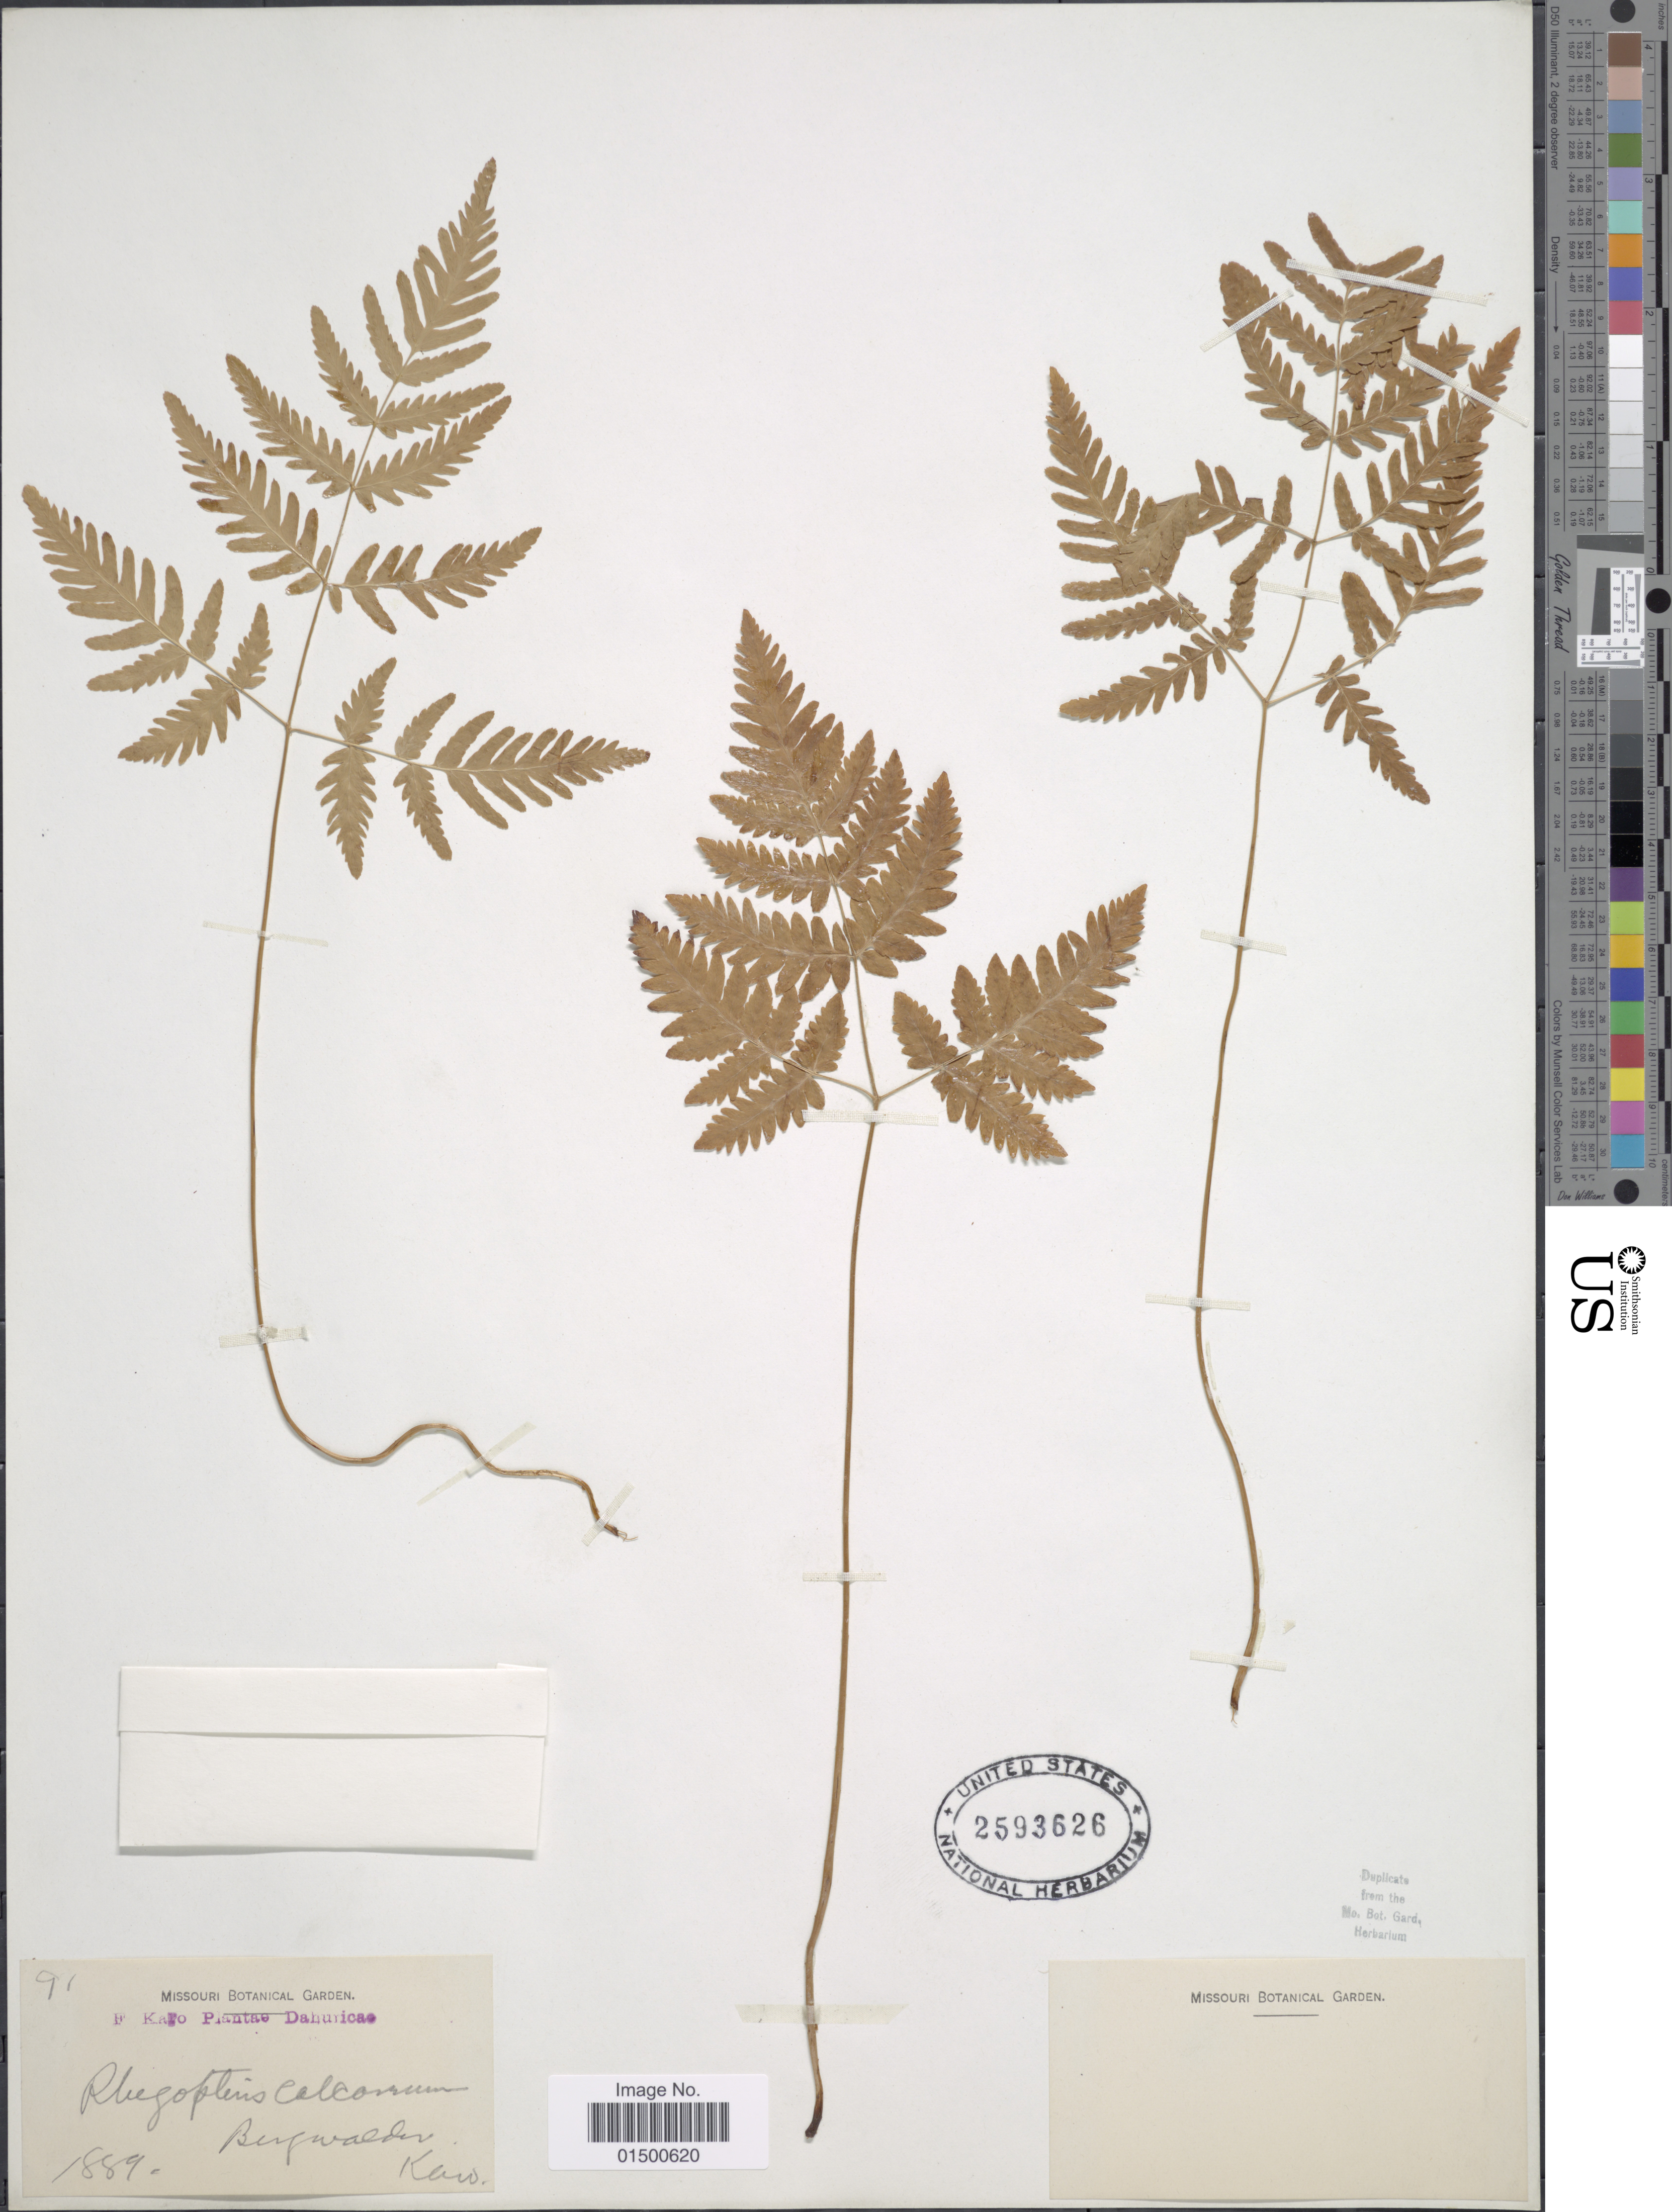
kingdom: Plantae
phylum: Tracheophyta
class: Polypodiopsida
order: Polypodiales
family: Cystopteridaceae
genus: Gymnocarpium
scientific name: Gymnocarpium disjunctum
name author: (Rupr.) Ching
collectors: F. Karo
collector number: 91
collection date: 1889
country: Germany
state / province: Baden-Württemberg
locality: Dahuricao, Bergwalden [interpreted]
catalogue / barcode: US 2593626